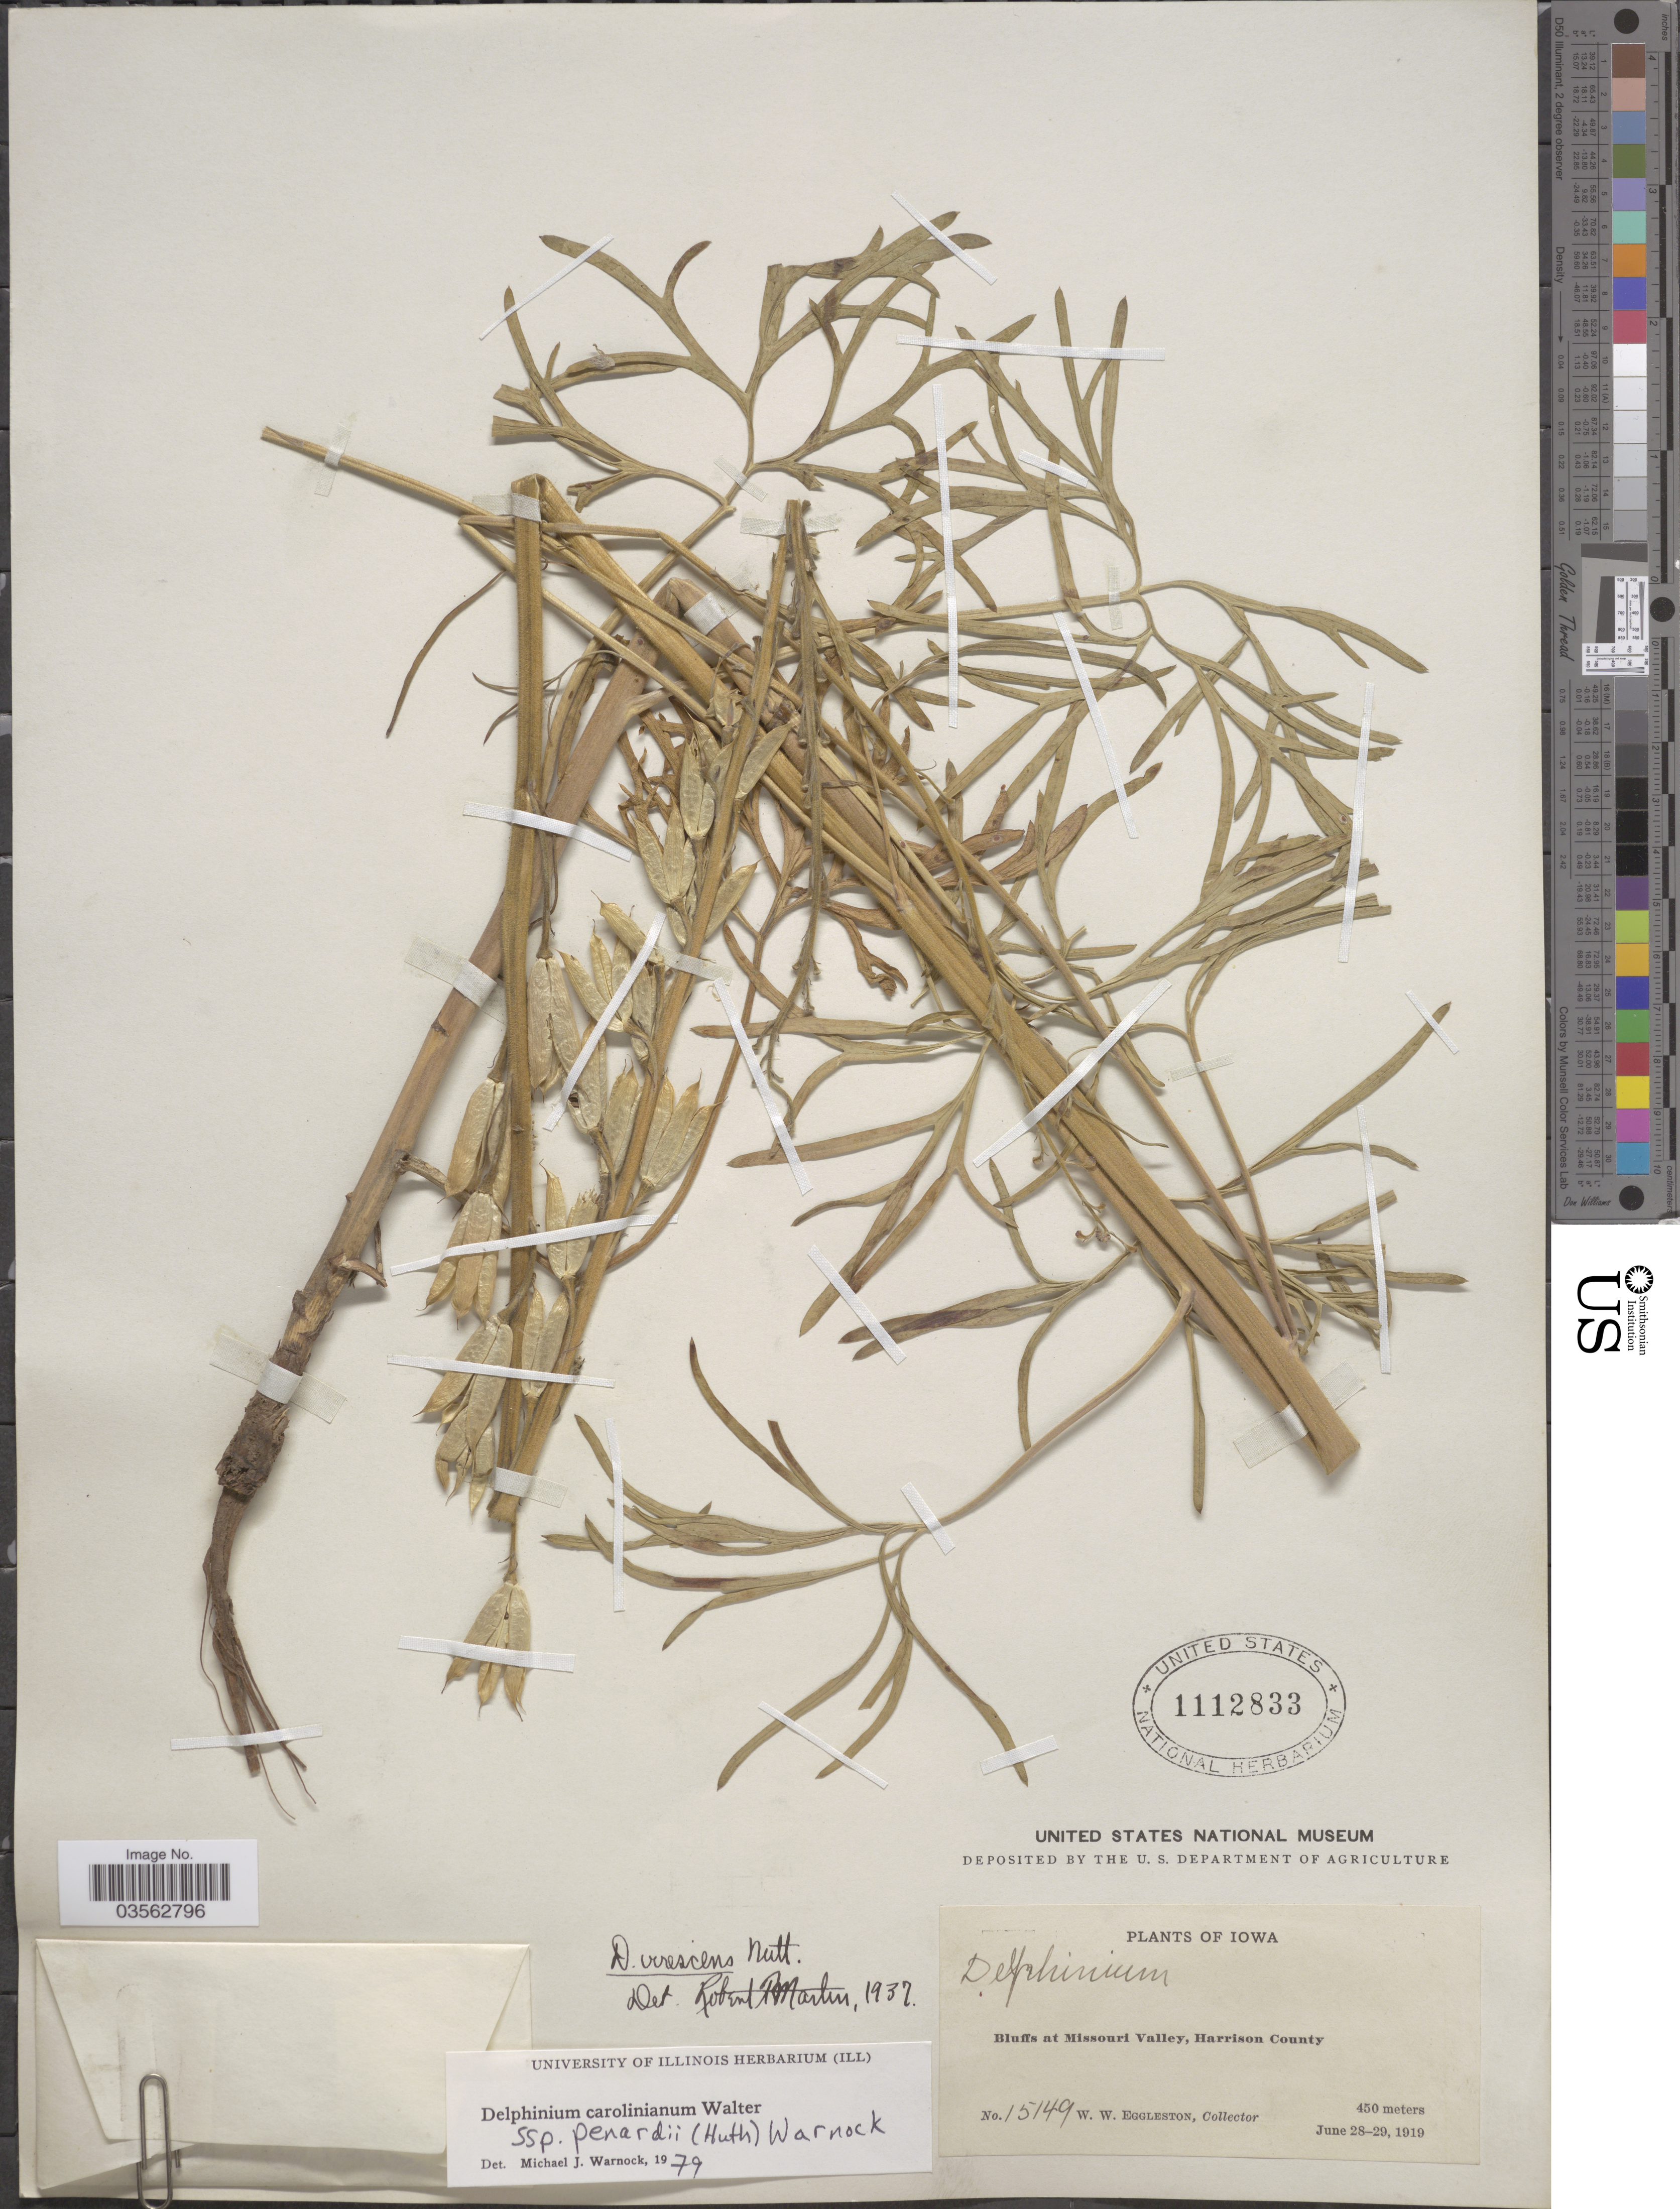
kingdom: Plantae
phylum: Tracheophyta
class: Magnoliopsida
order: Ranunculales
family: Ranunculaceae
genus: Delphinium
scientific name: Delphinium carolinianum subsp. penardii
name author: (Huth) M.J. Warnock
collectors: W. W. Eggleston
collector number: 15149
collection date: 1919-06-28/1919-06-29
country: United States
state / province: Iowa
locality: Bluffs at Missouri Valley, Harrison County.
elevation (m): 450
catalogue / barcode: US 1112833